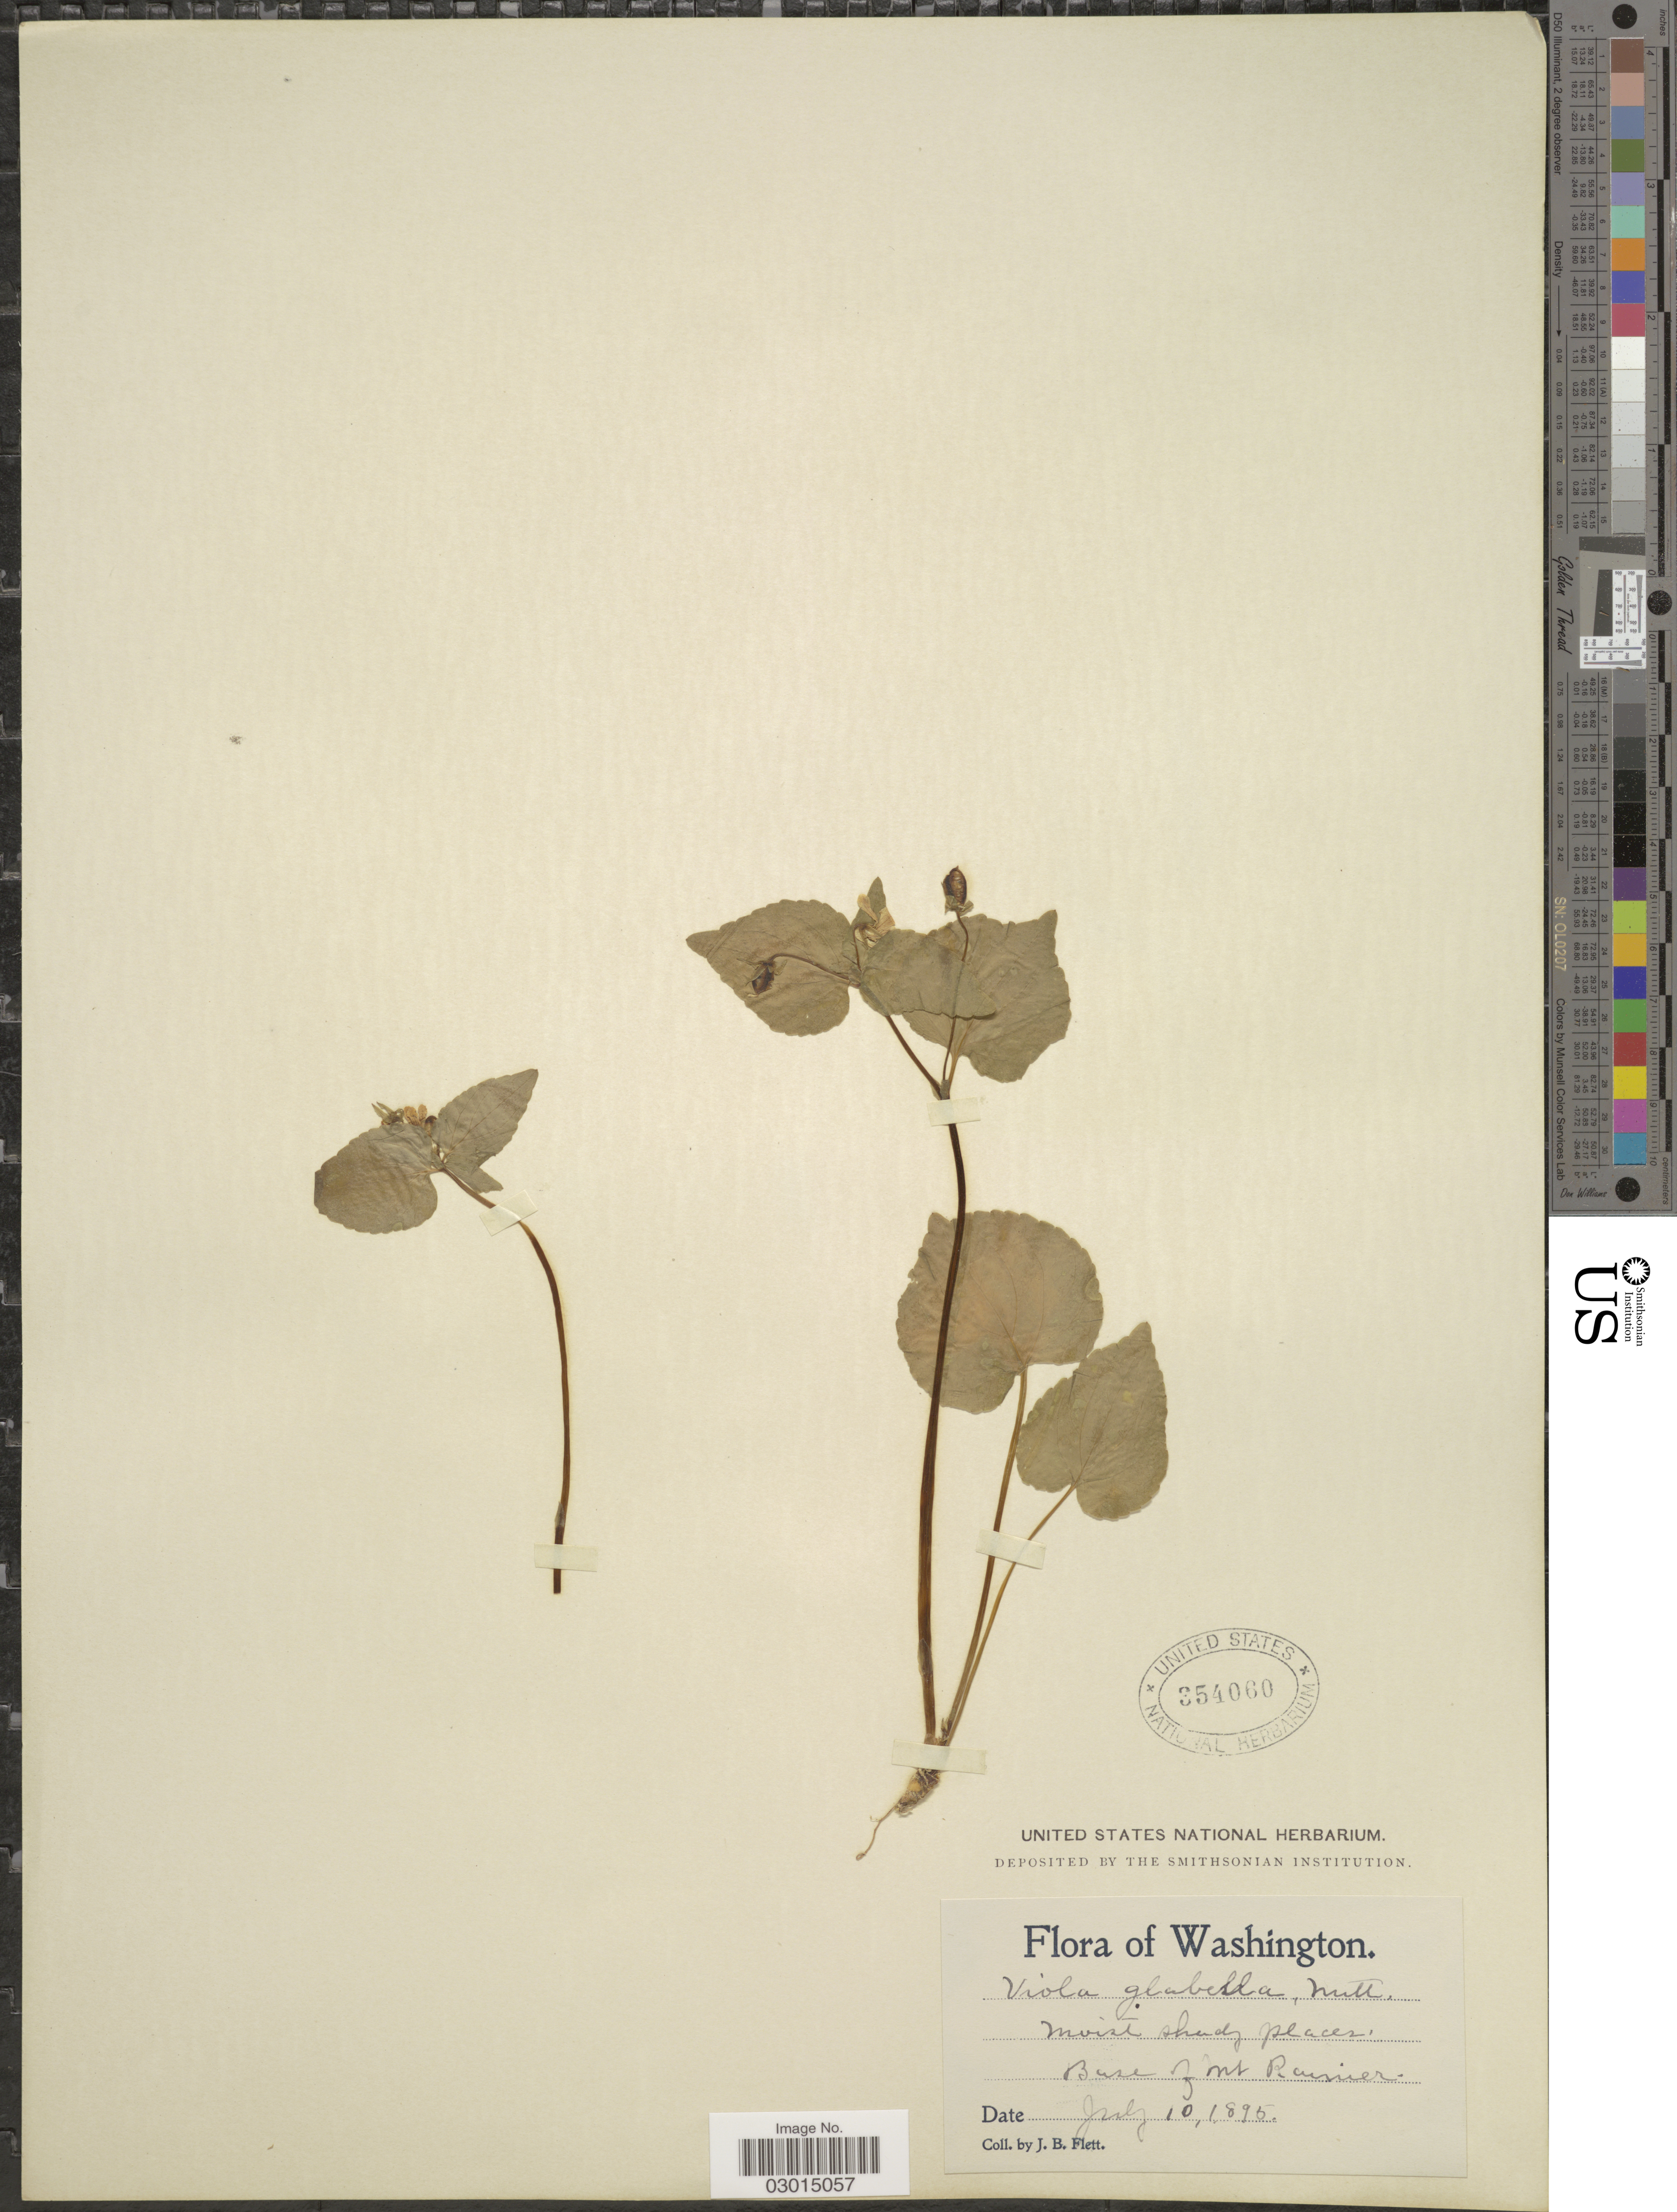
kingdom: Plantae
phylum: Tracheophyta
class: Magnoliopsida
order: Malpighiales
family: Violaceae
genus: Viola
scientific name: Viola glabella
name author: Nutt.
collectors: J. Flett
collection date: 1895-07-10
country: United States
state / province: Washington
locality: Base of Mt. Rainier.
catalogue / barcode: US 354060